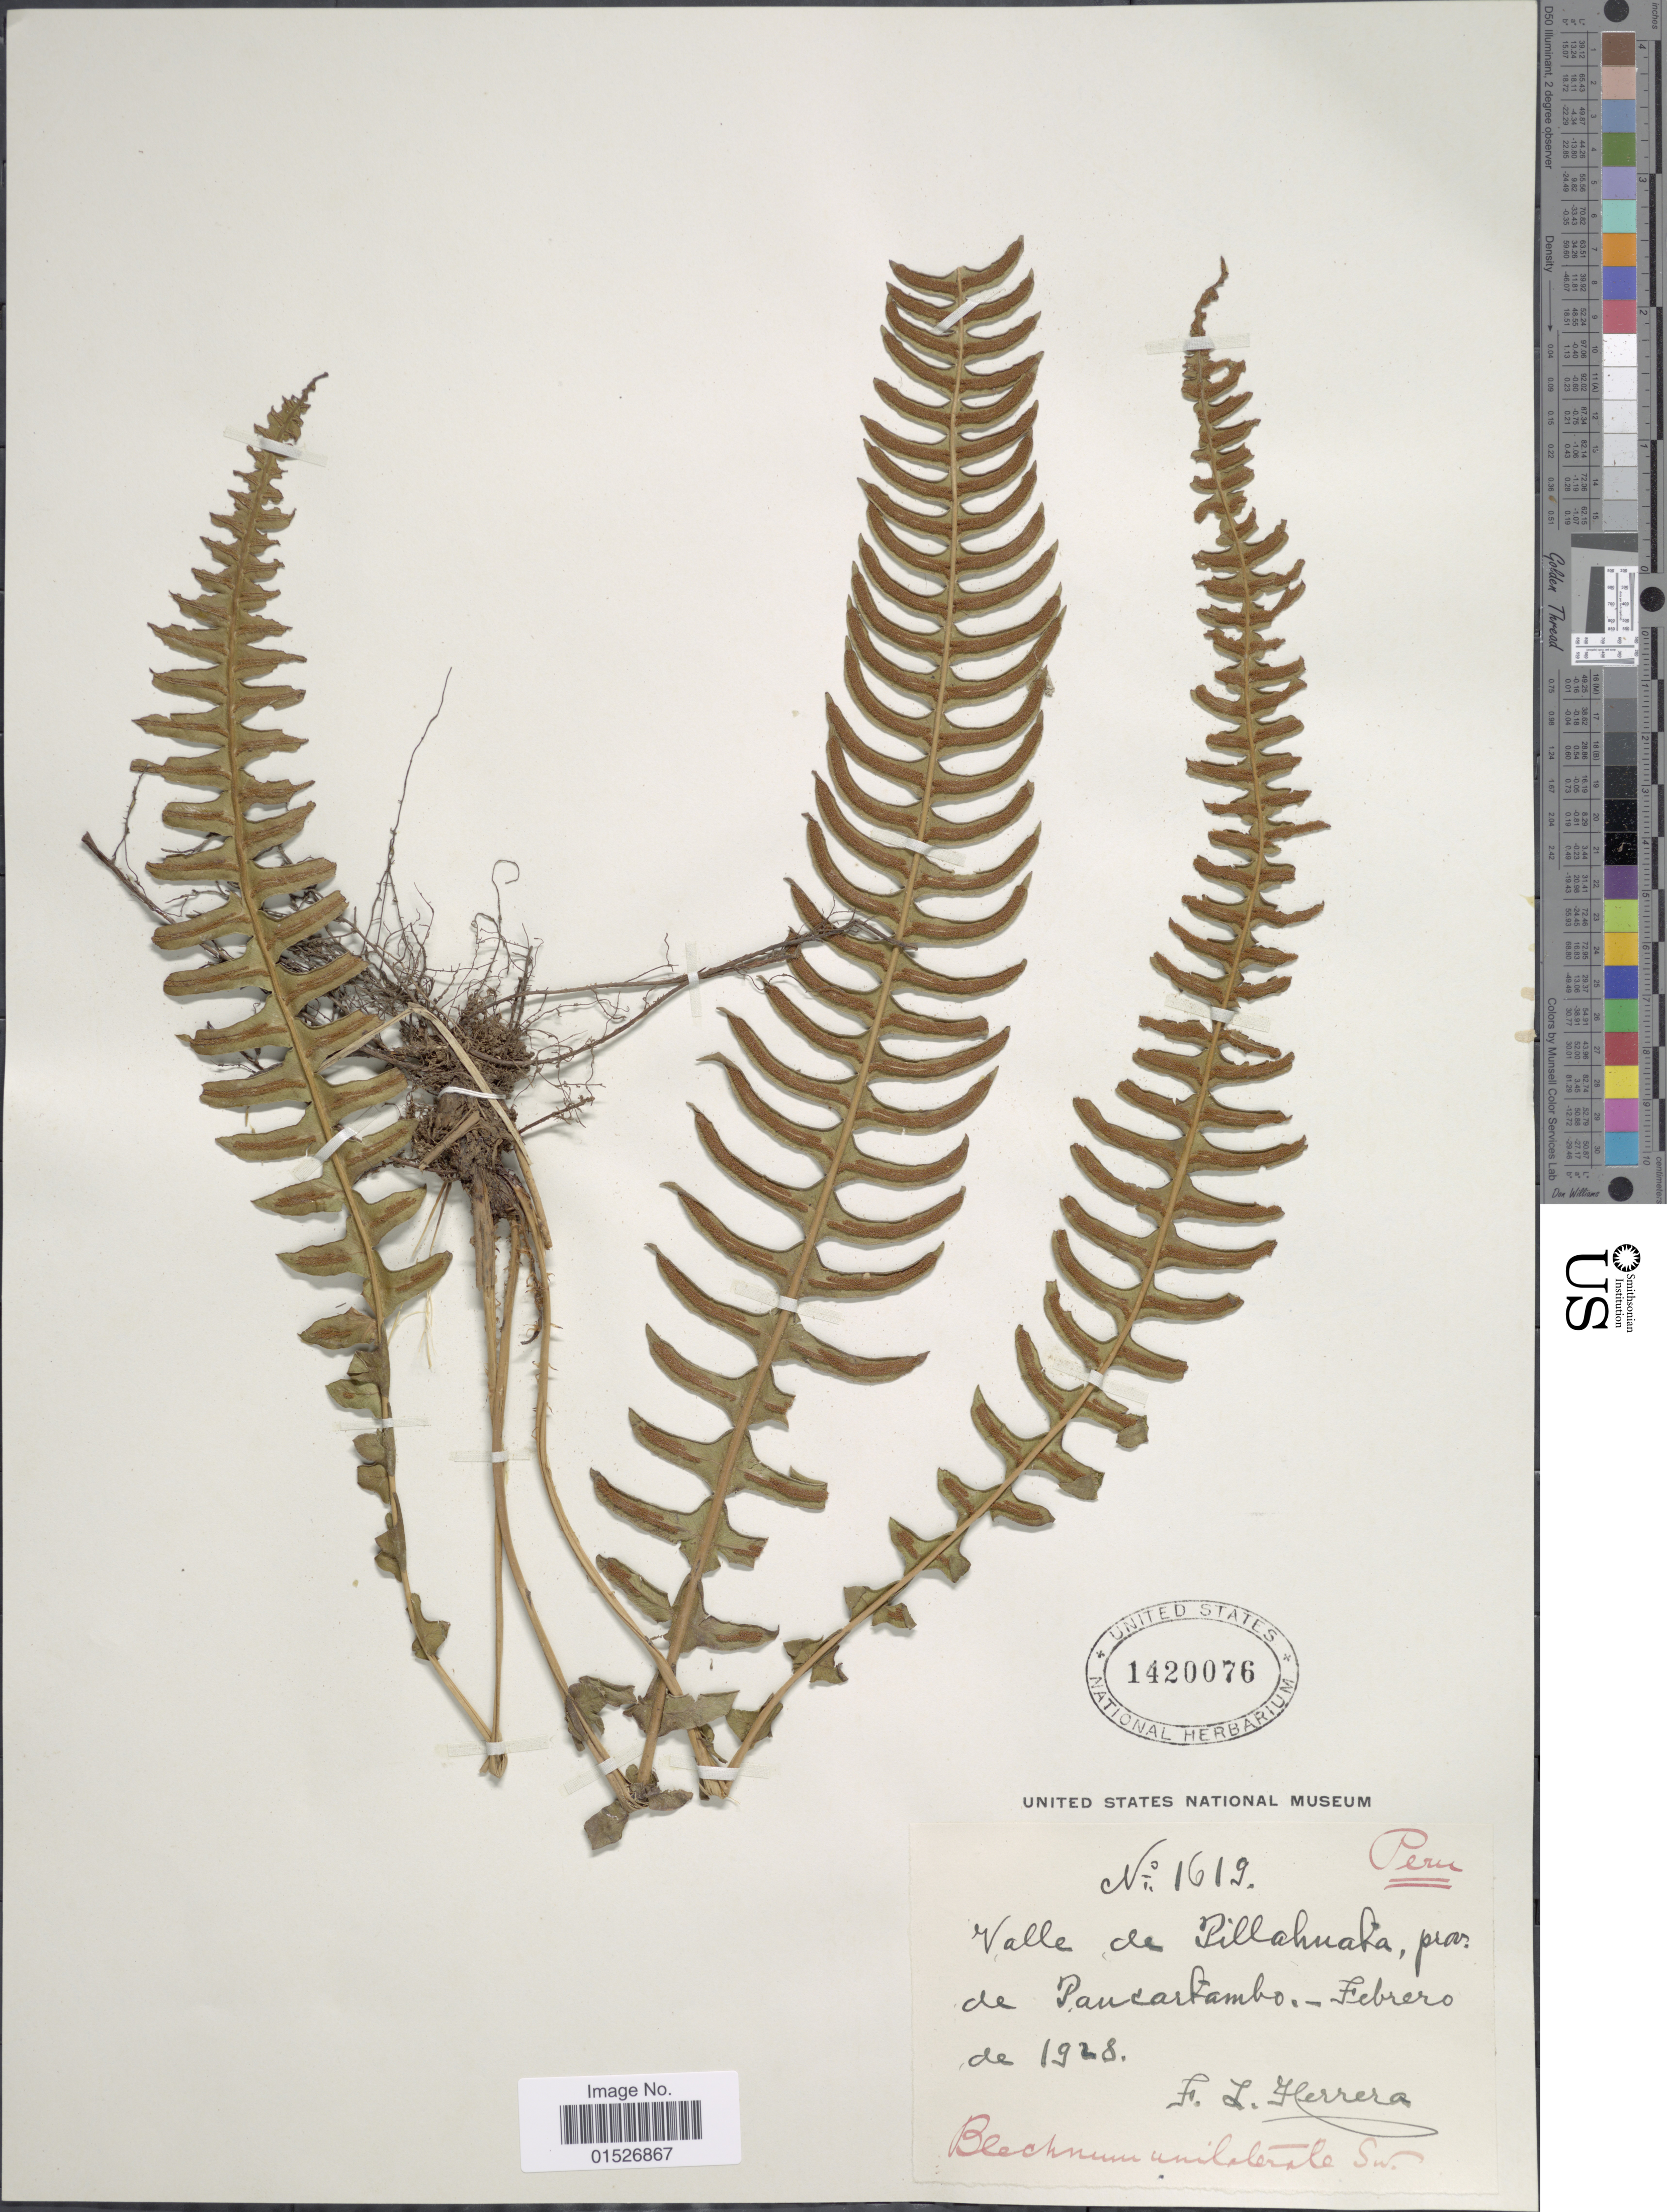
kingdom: Plantae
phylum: Tracheophyta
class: Polypodiopsida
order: Polypodiales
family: Blechnaceae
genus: Blechnum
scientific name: Blechnum polypodioides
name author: Raddi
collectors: F. L. Herrera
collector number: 1619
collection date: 1928-02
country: Peru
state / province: Cusco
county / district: Paucartambo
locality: Valle de Pillahuata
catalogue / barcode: US 1420076